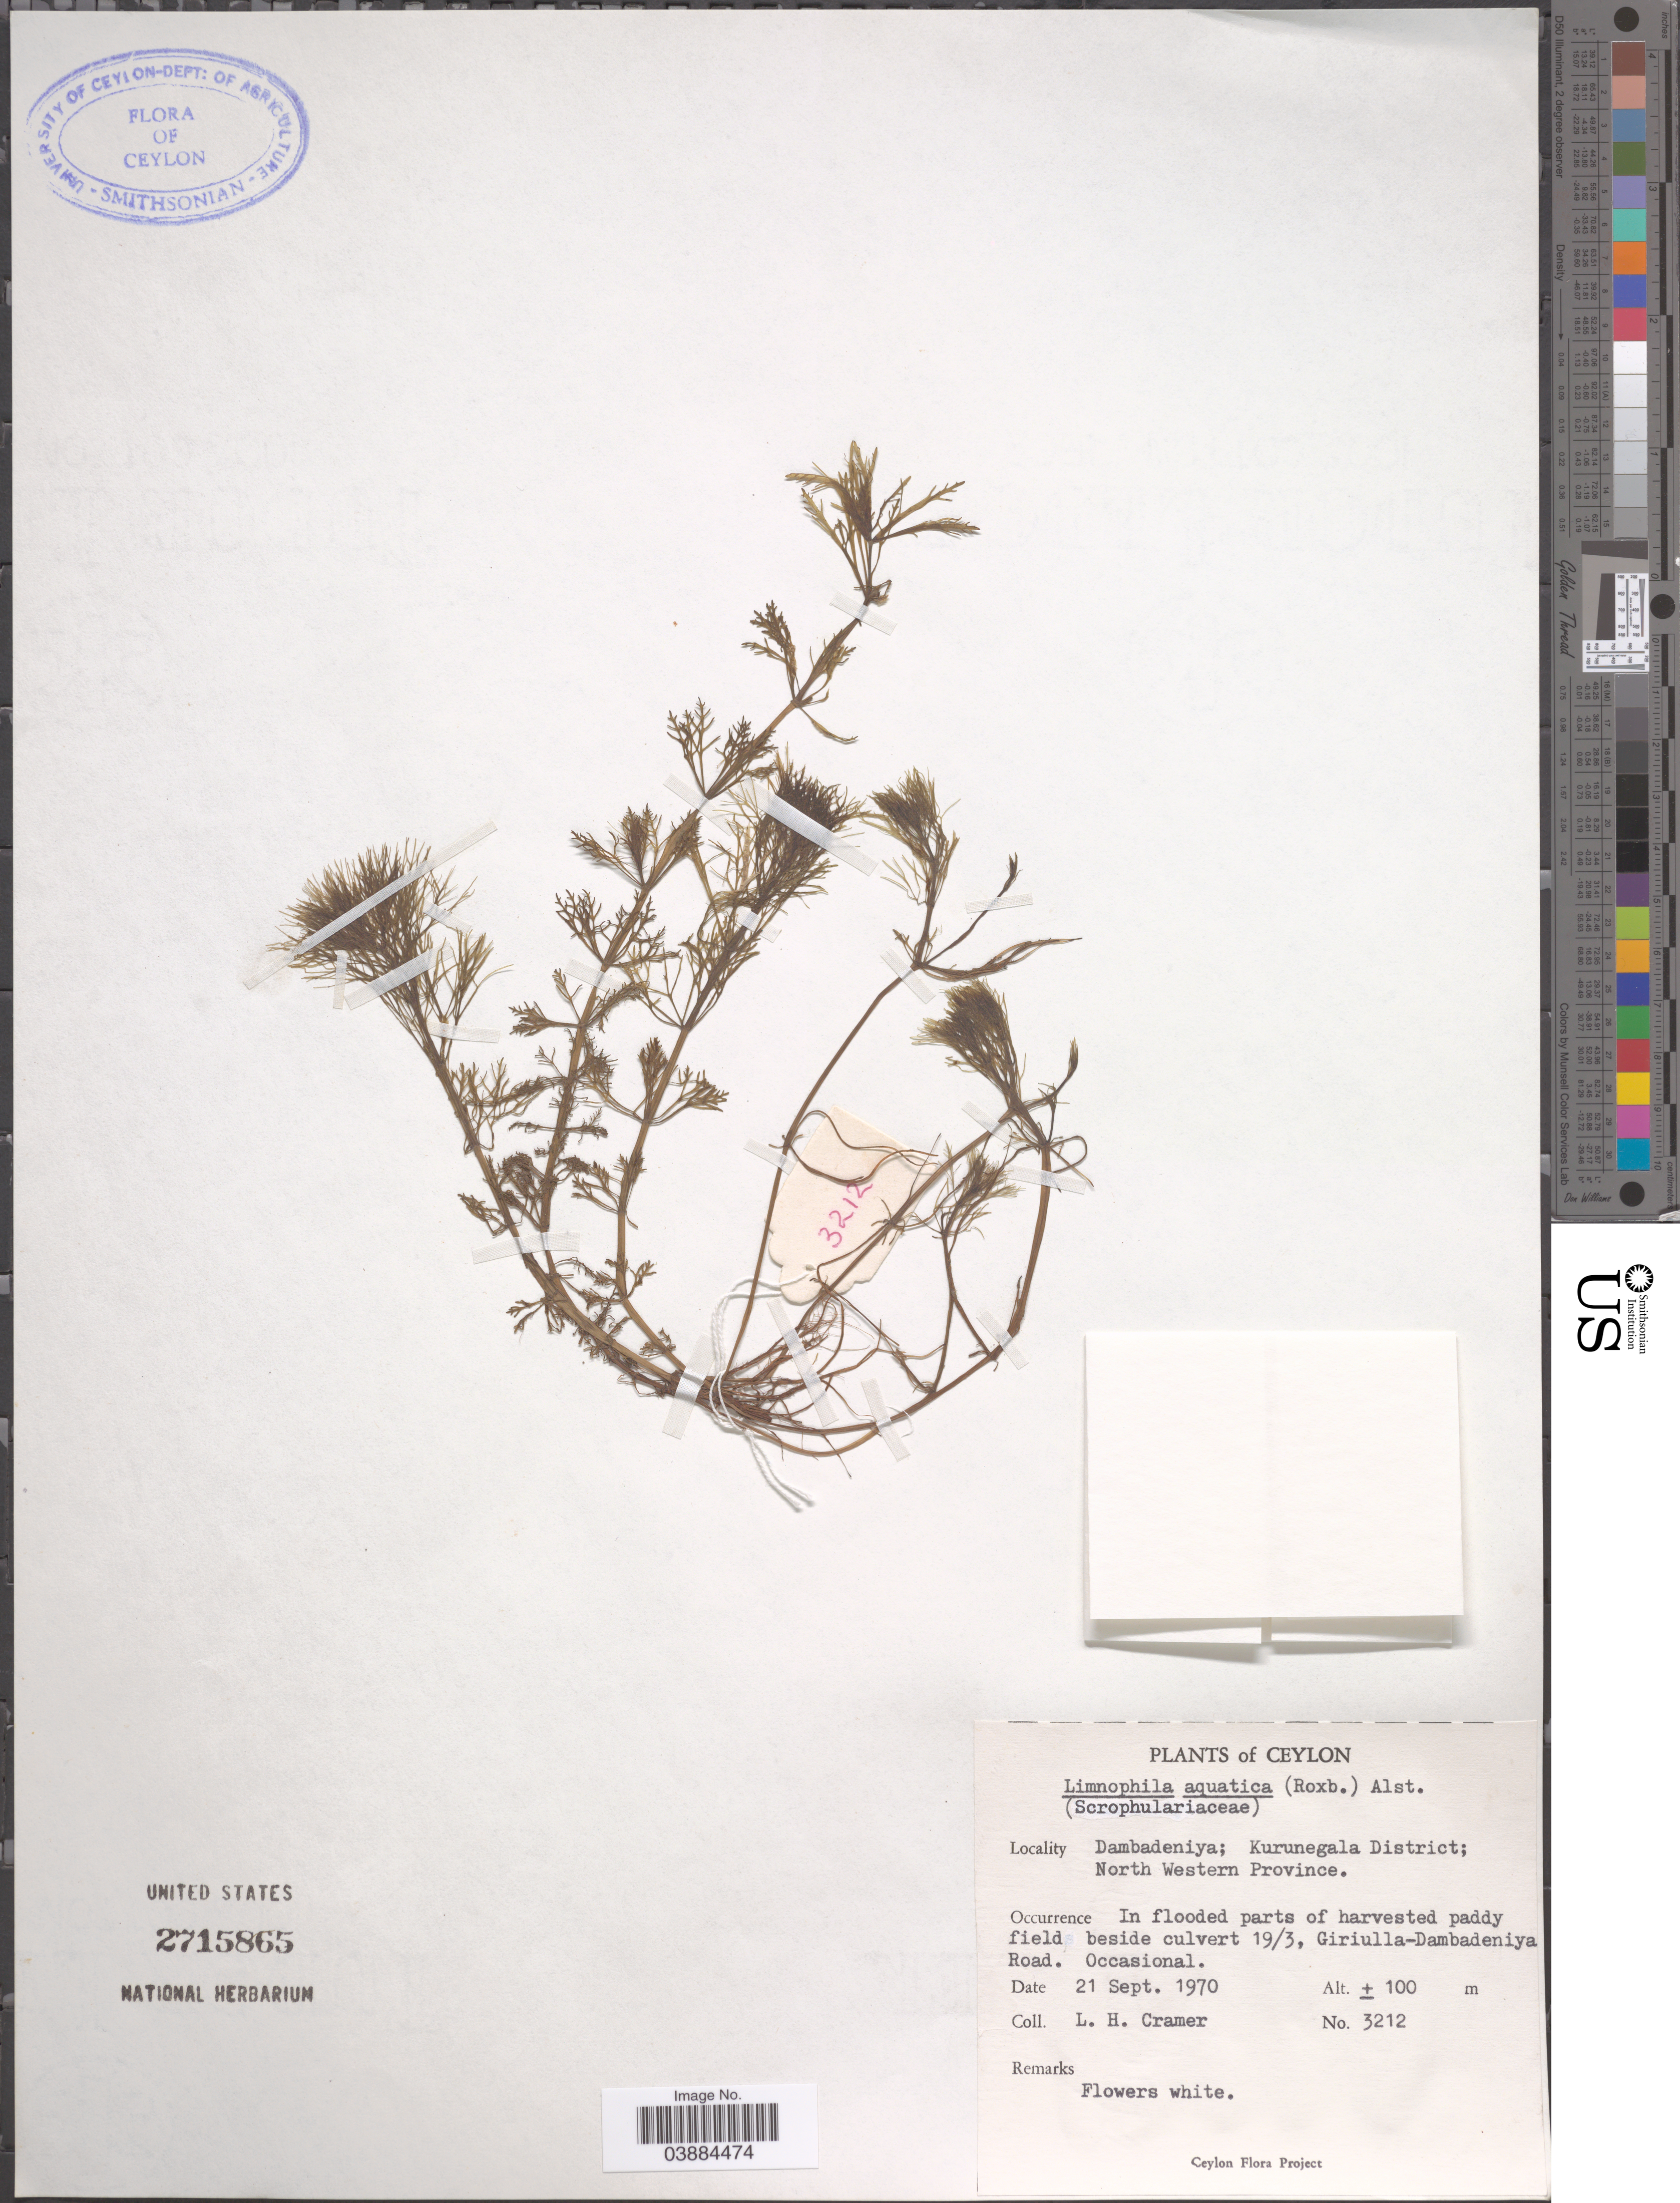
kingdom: Plantae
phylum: Tracheophyta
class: Magnoliopsida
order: Lamiales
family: Plantaginaceae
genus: Limnophila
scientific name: Limnophila aquatica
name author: (Willd.) Santapau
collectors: L. H. Cramer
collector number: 3212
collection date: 1970-09-21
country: Sri Lanka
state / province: North Western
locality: Ceylon. Dambadeniya; Kurunegala District. In flooded parts of harvested paddy field beside culvert 19/3, Giriulla-Dambadeniya Road.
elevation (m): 100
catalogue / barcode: US 2715865